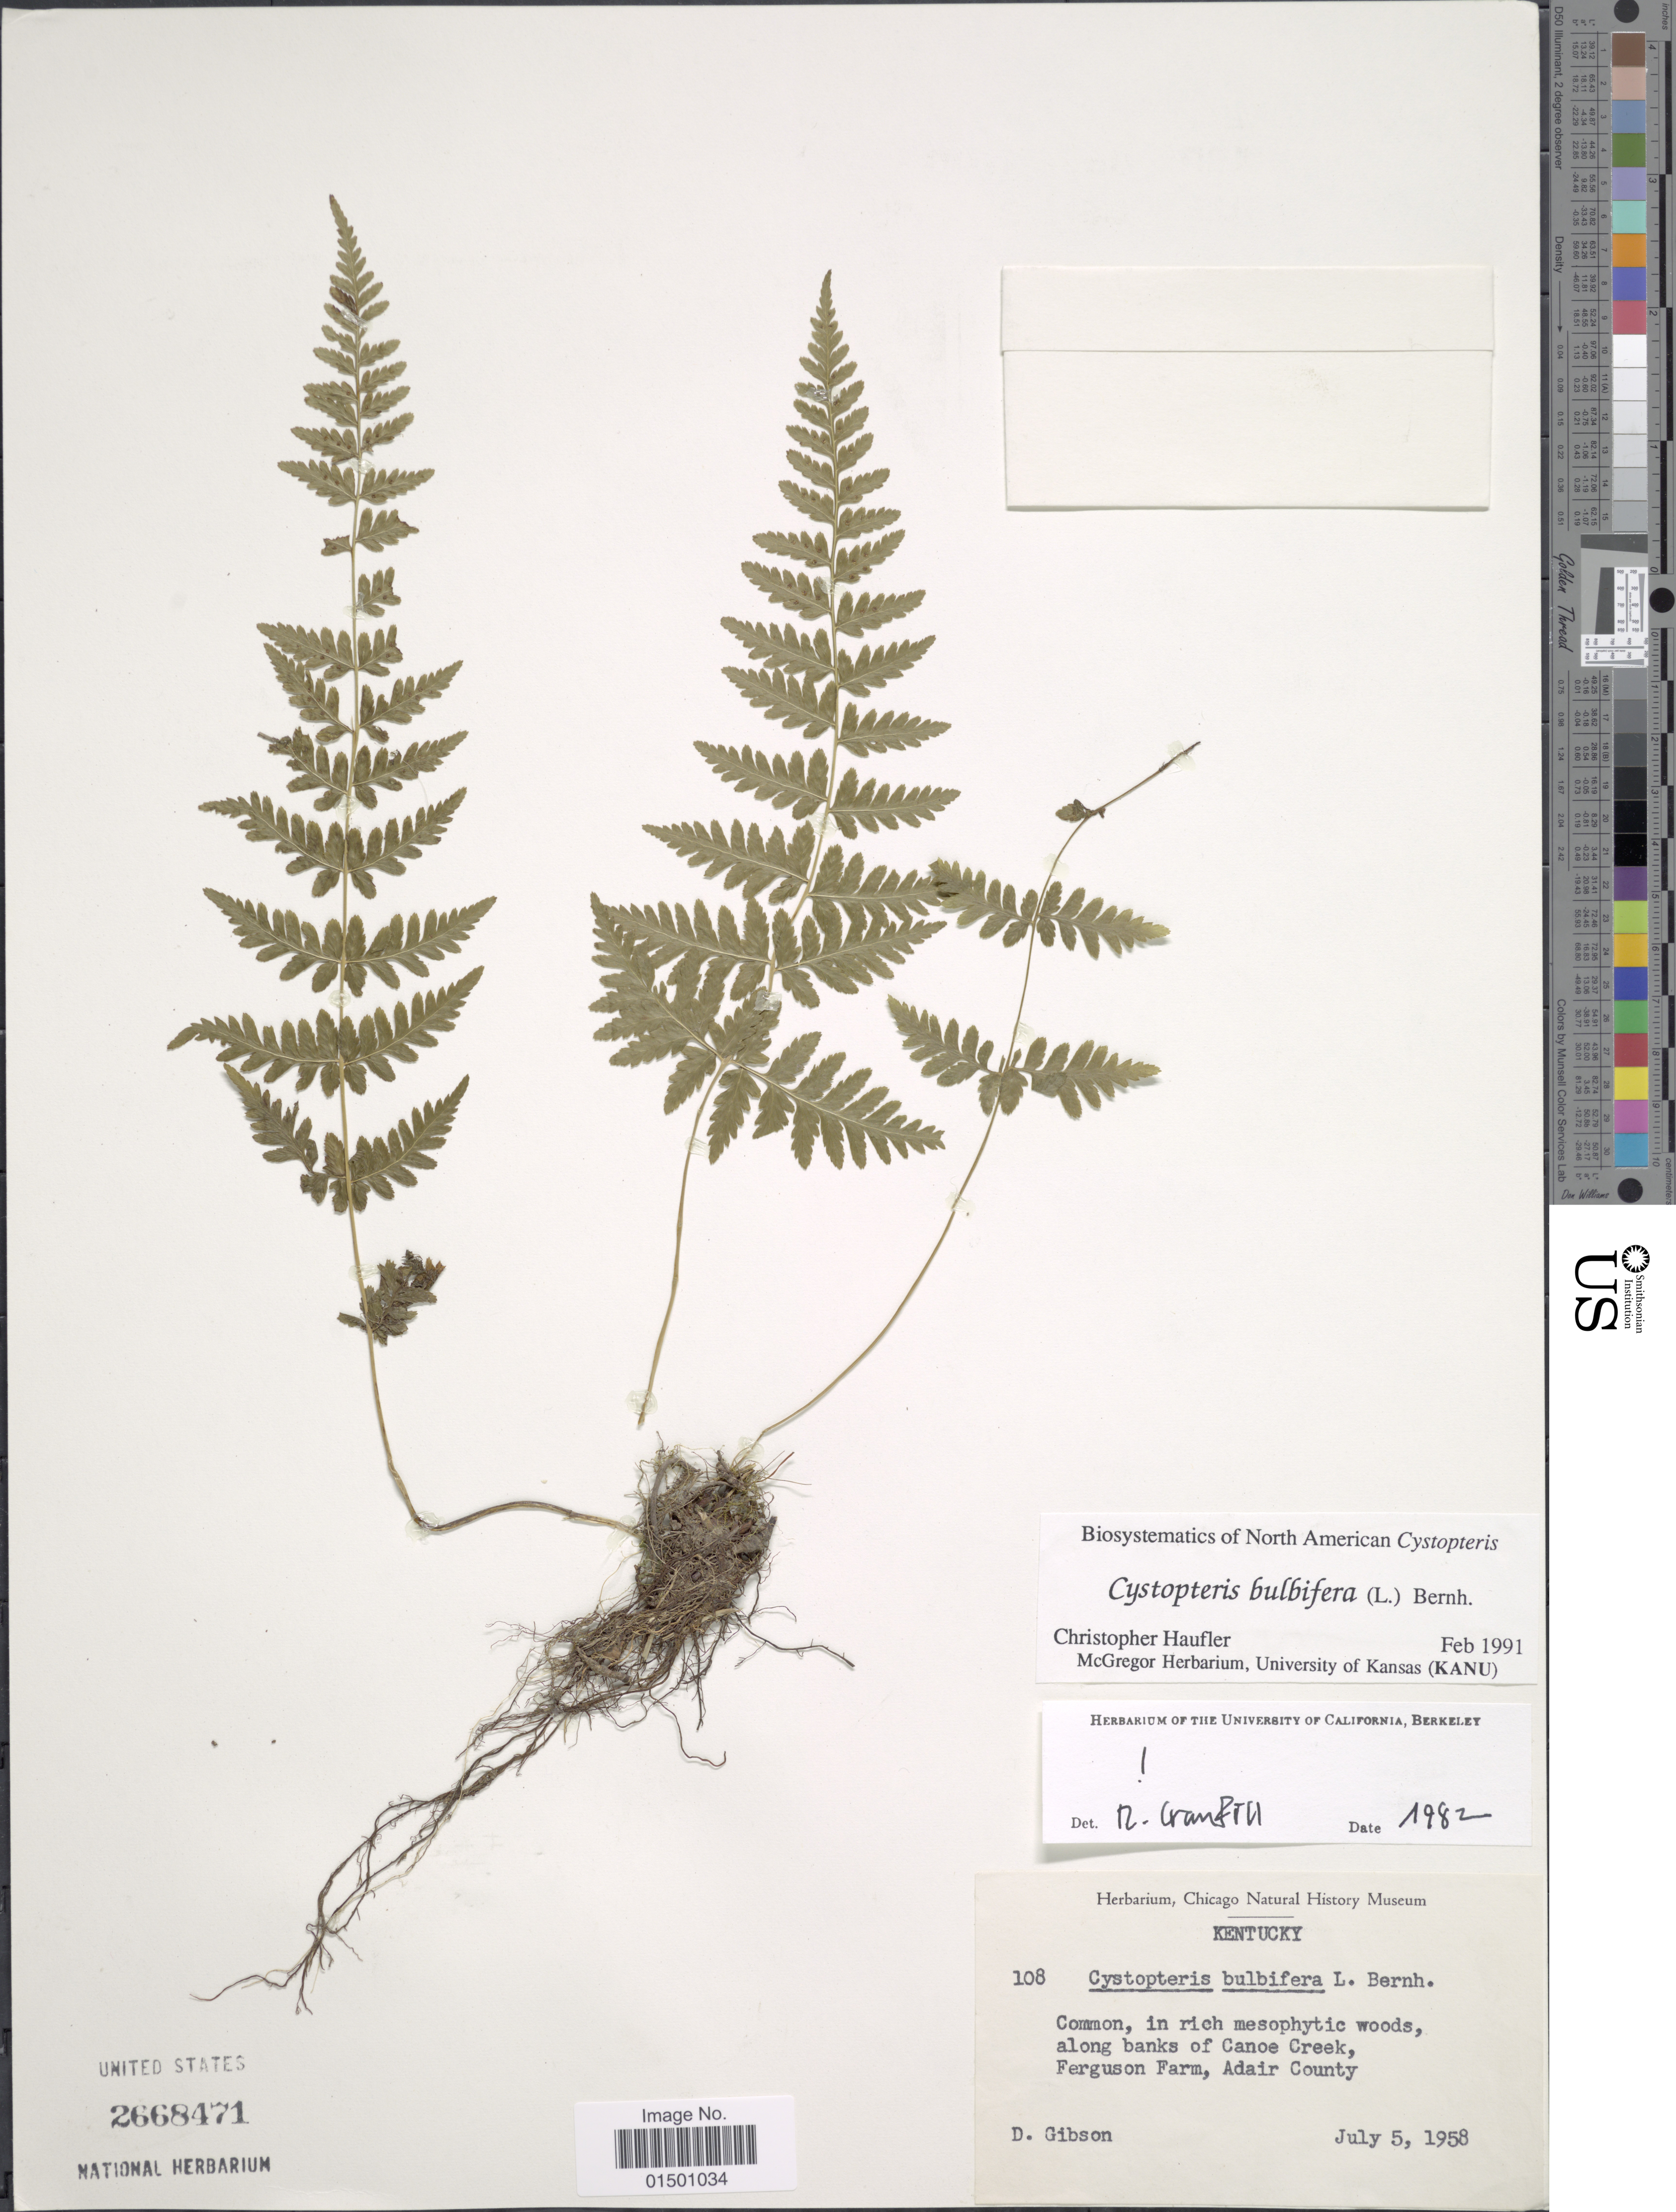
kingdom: Plantae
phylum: Tracheophyta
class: Polypodiopsida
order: Polypodiales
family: Cystopteridaceae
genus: Cystopteris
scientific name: Cystopteris bulbifera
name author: (L.) Bernh.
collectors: D. Gibson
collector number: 108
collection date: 1958-07-05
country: United States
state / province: Kentucky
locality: Along banks of Canoe Creek, Ferguson Farm, Adair County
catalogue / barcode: US 2668471